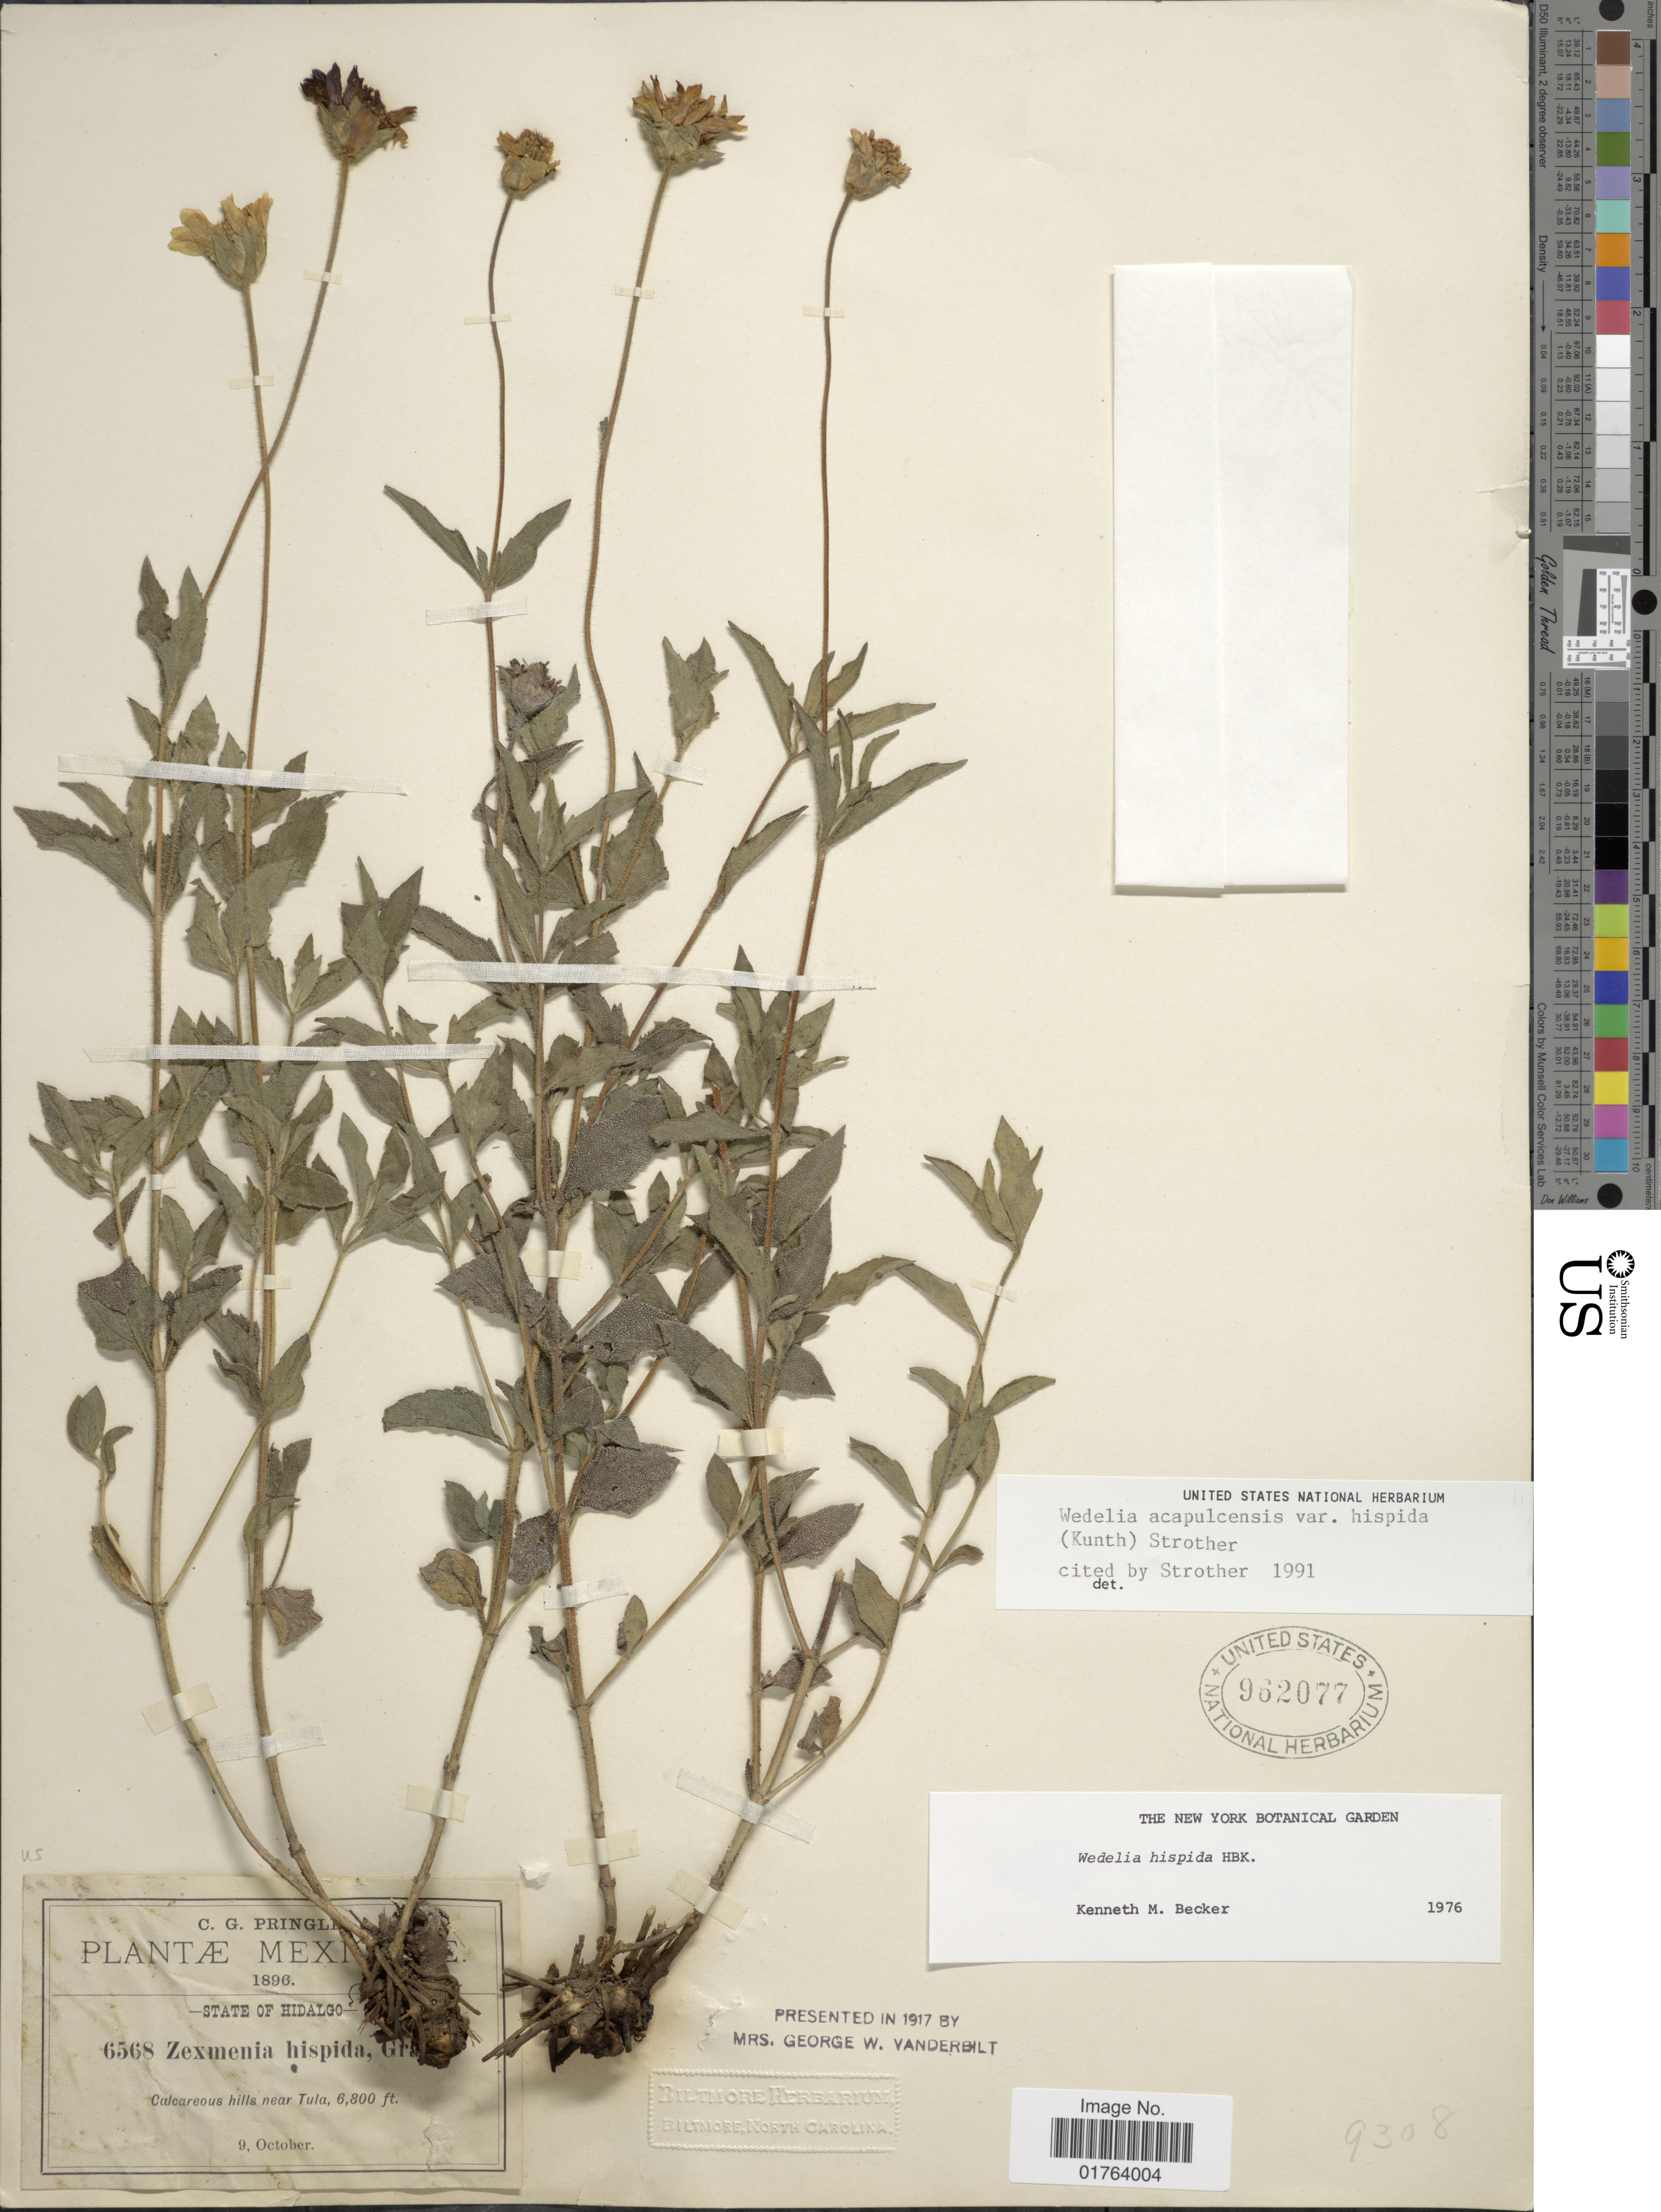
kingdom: Plantae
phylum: Tracheophyta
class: Magnoliopsida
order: Asterales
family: Asteraceae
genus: Wedelia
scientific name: Wedelia acapulcensis var. hispida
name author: (Kunth) Strother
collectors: C. G. Pringle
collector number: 6568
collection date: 1896-10-09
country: Mexico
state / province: Hidalgo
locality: Calcareous Hills near Tula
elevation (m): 2073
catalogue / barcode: US 962077